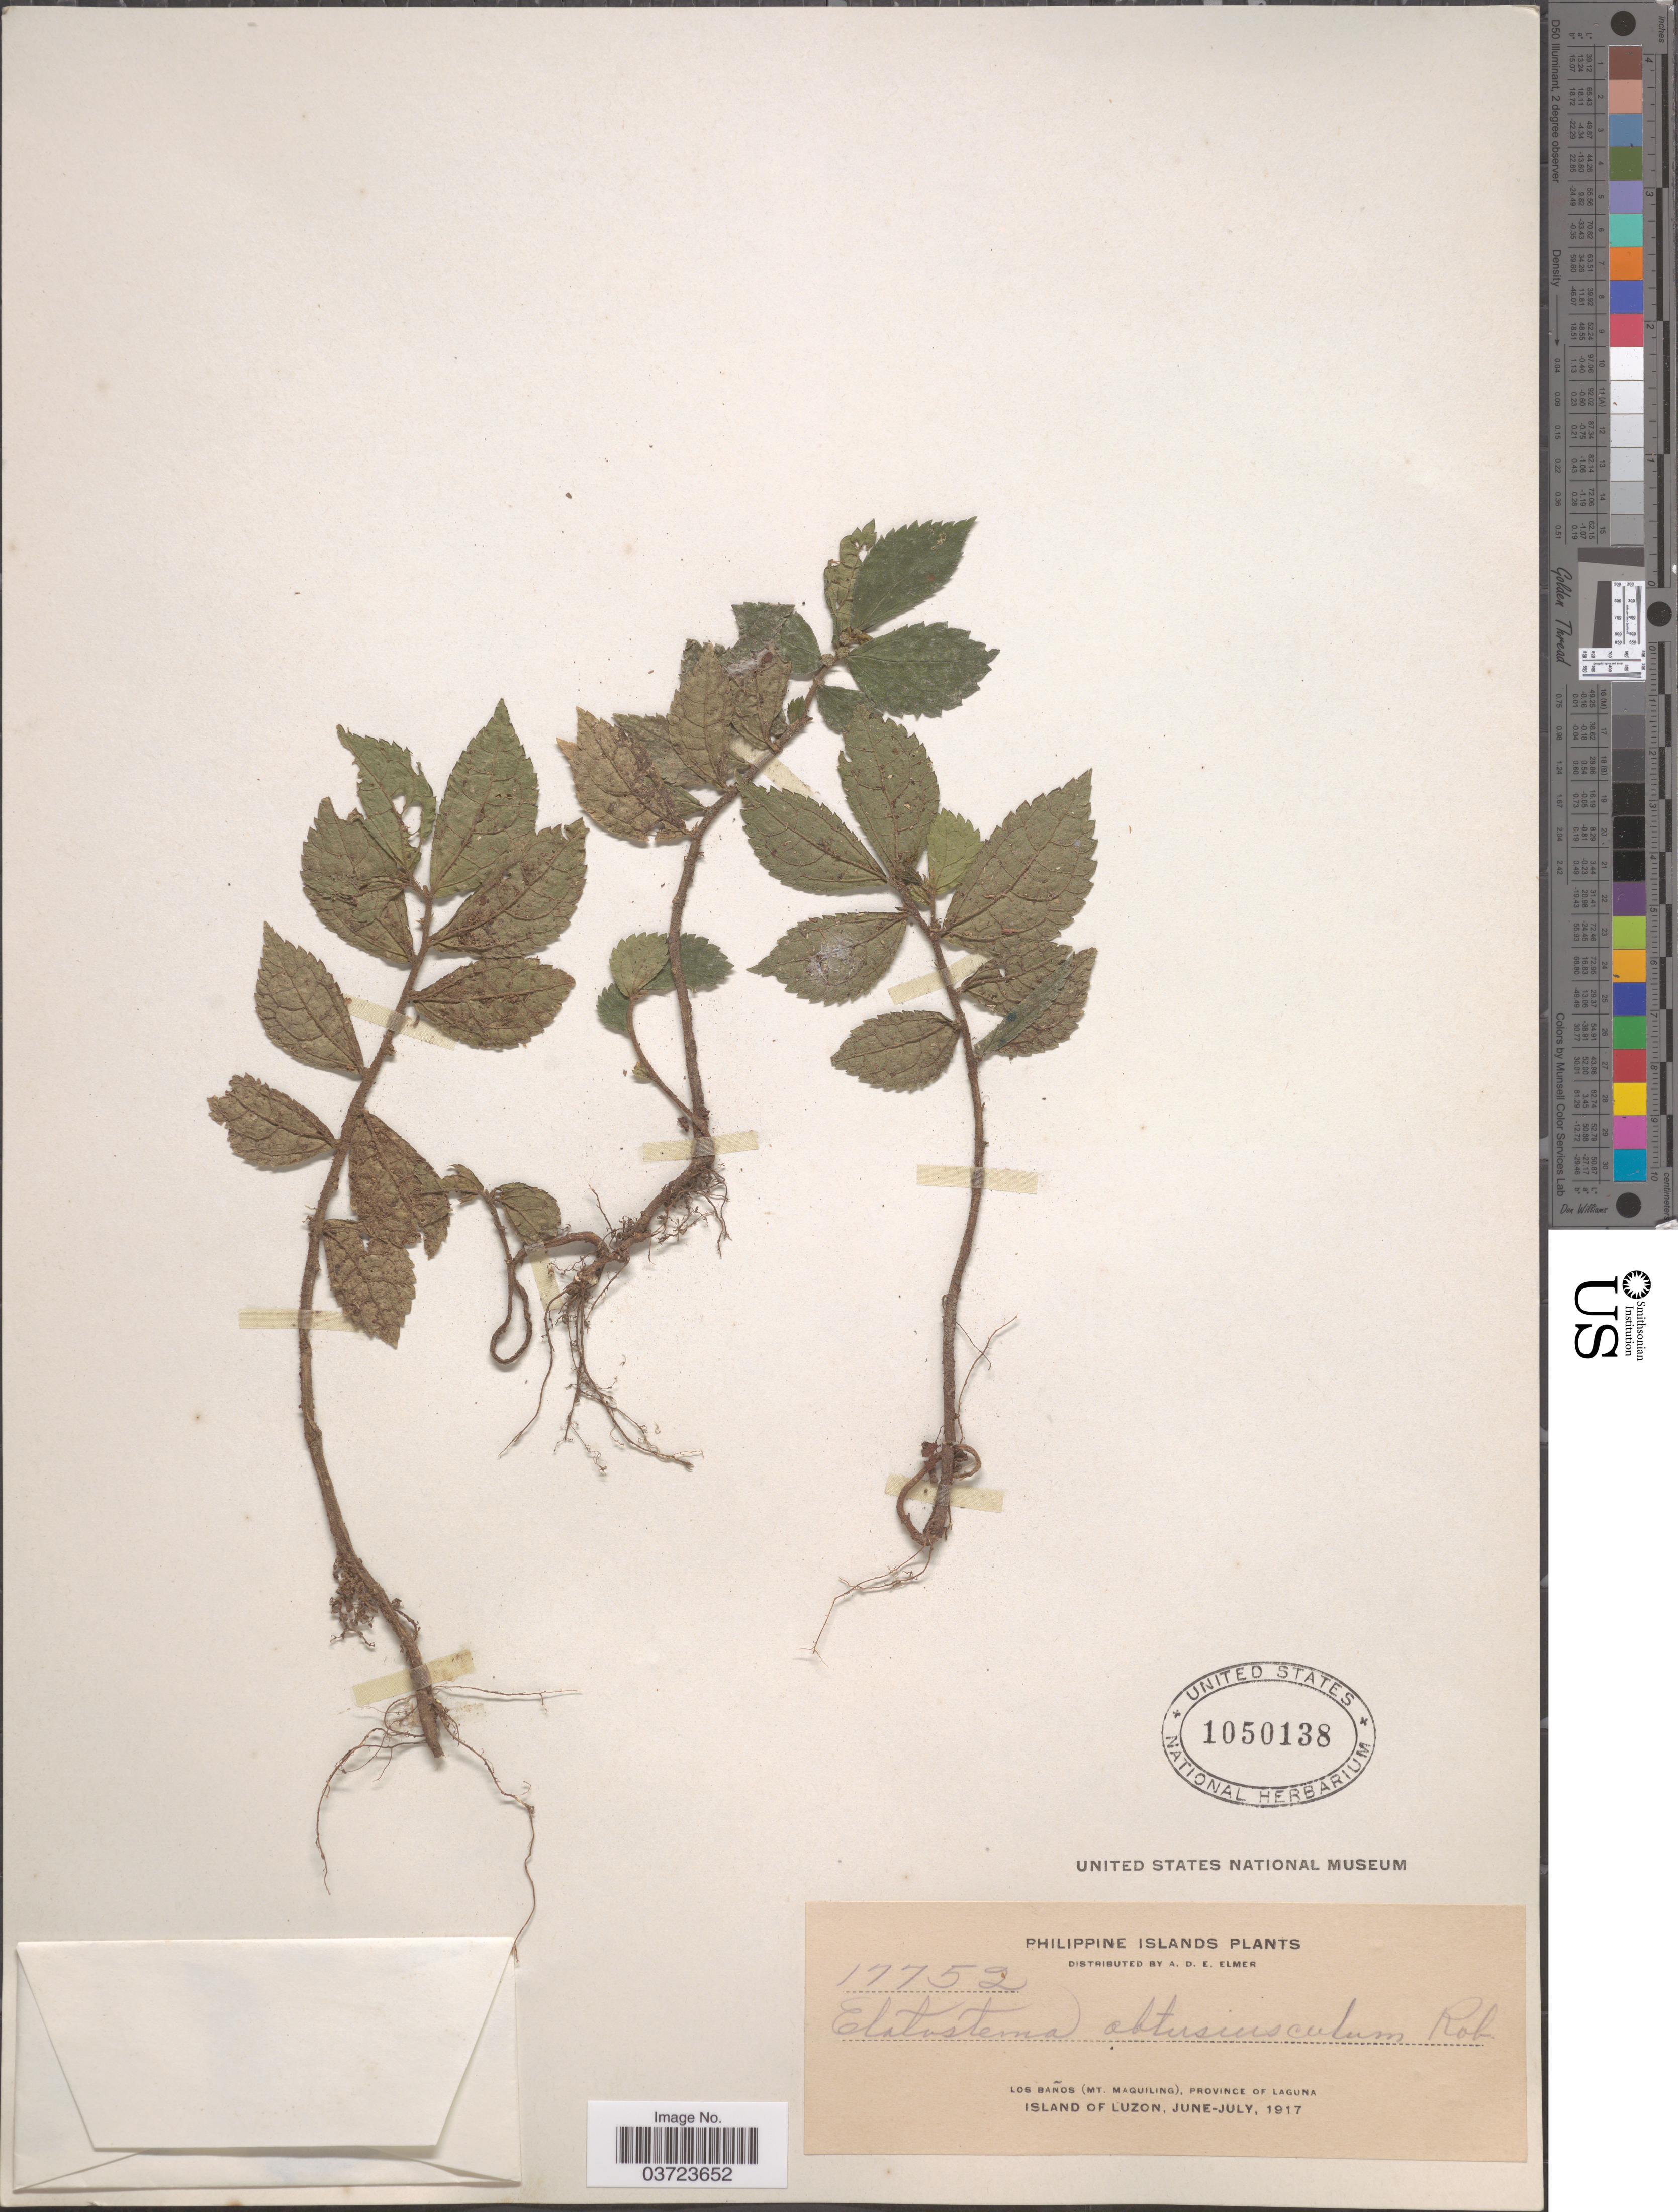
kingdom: Plantae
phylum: Tracheophyta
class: Magnoliopsida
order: Rosales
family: Urticaceae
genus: Elatostema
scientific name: Elatostema obtusiusculum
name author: C.B. Rob.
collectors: A. D. E. Elmer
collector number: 17752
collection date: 1917-06/1917-07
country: Philippines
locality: Philippine Islands. Los Baños (Mt. Maquiling), Province of Laguna. Island of Luzon.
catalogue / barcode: US 1050138